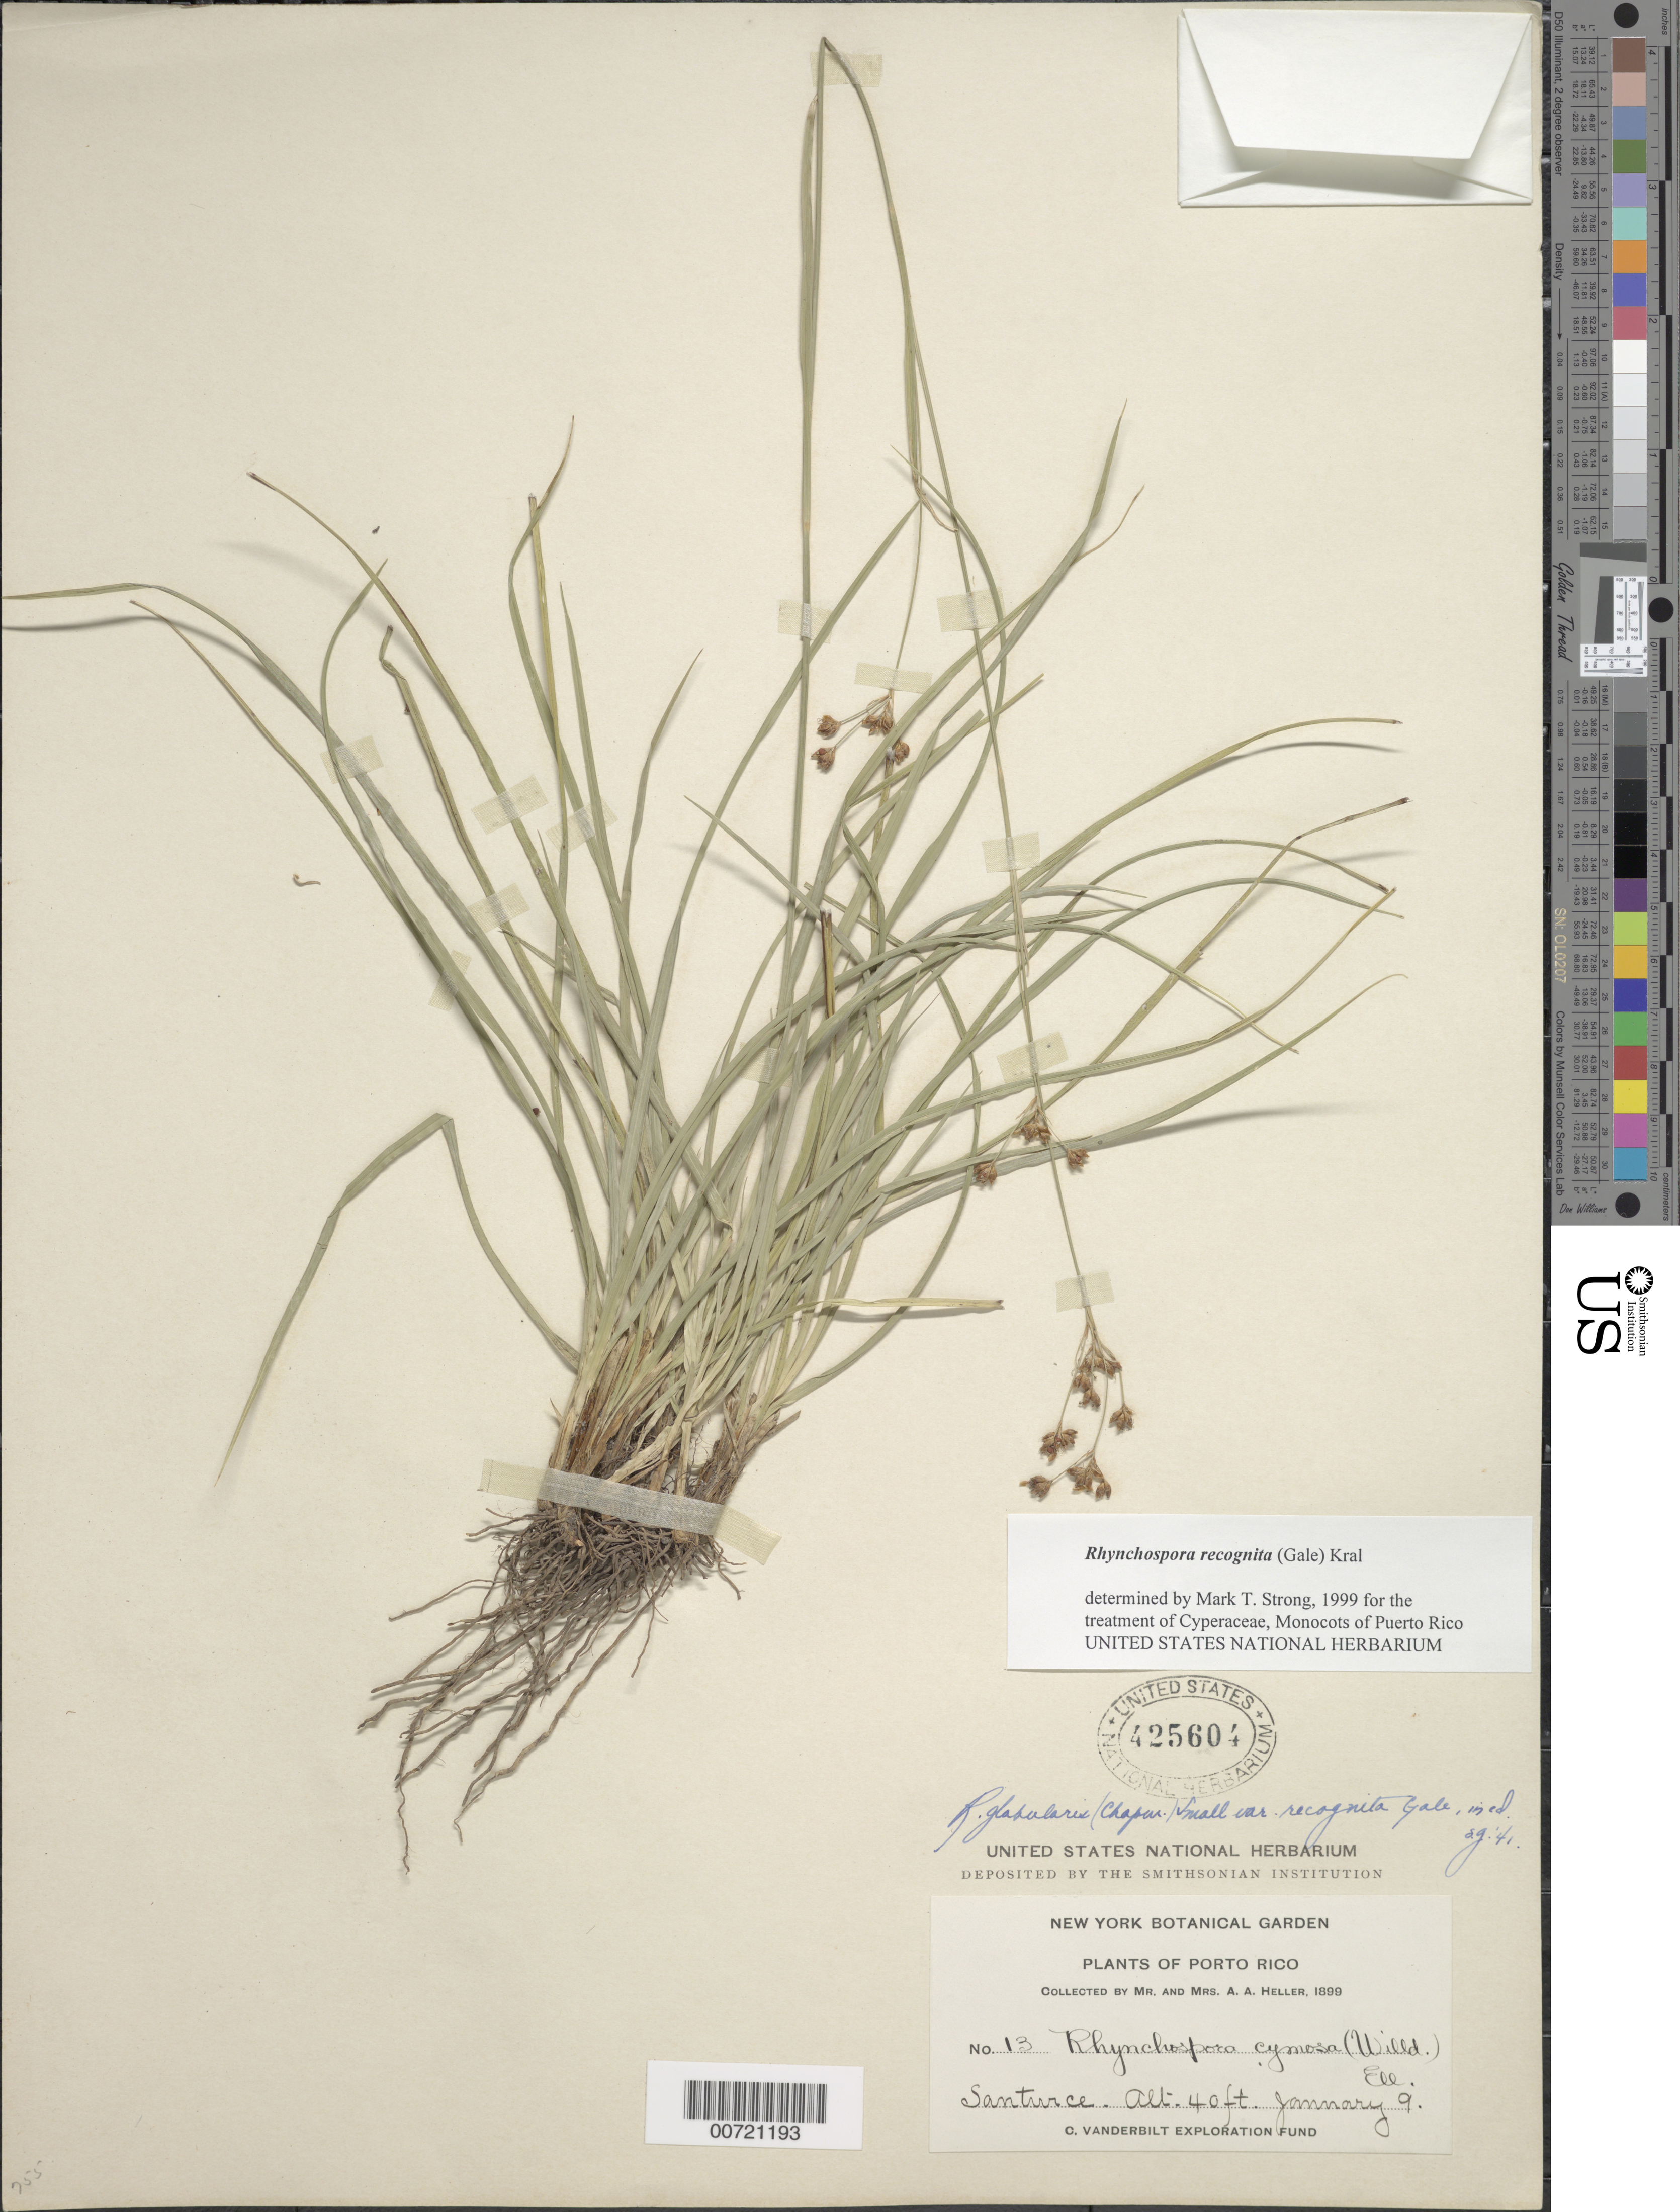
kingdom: Plantae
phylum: Tracheophyta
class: Liliopsida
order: Poales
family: Cyperaceae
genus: Rhynchospora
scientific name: Rhynchospora recognita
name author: (Gale) Kral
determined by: Strong, M. T., (US), Smithsonian Institution - National Museum of Natural History (UNITED STATES)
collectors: A. A. Heller & E. G. Heller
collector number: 13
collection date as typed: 09 Jan 1899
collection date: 1899-01-09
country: Puerto Rico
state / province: San Juan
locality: Santurce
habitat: In rich soil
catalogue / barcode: US 425604